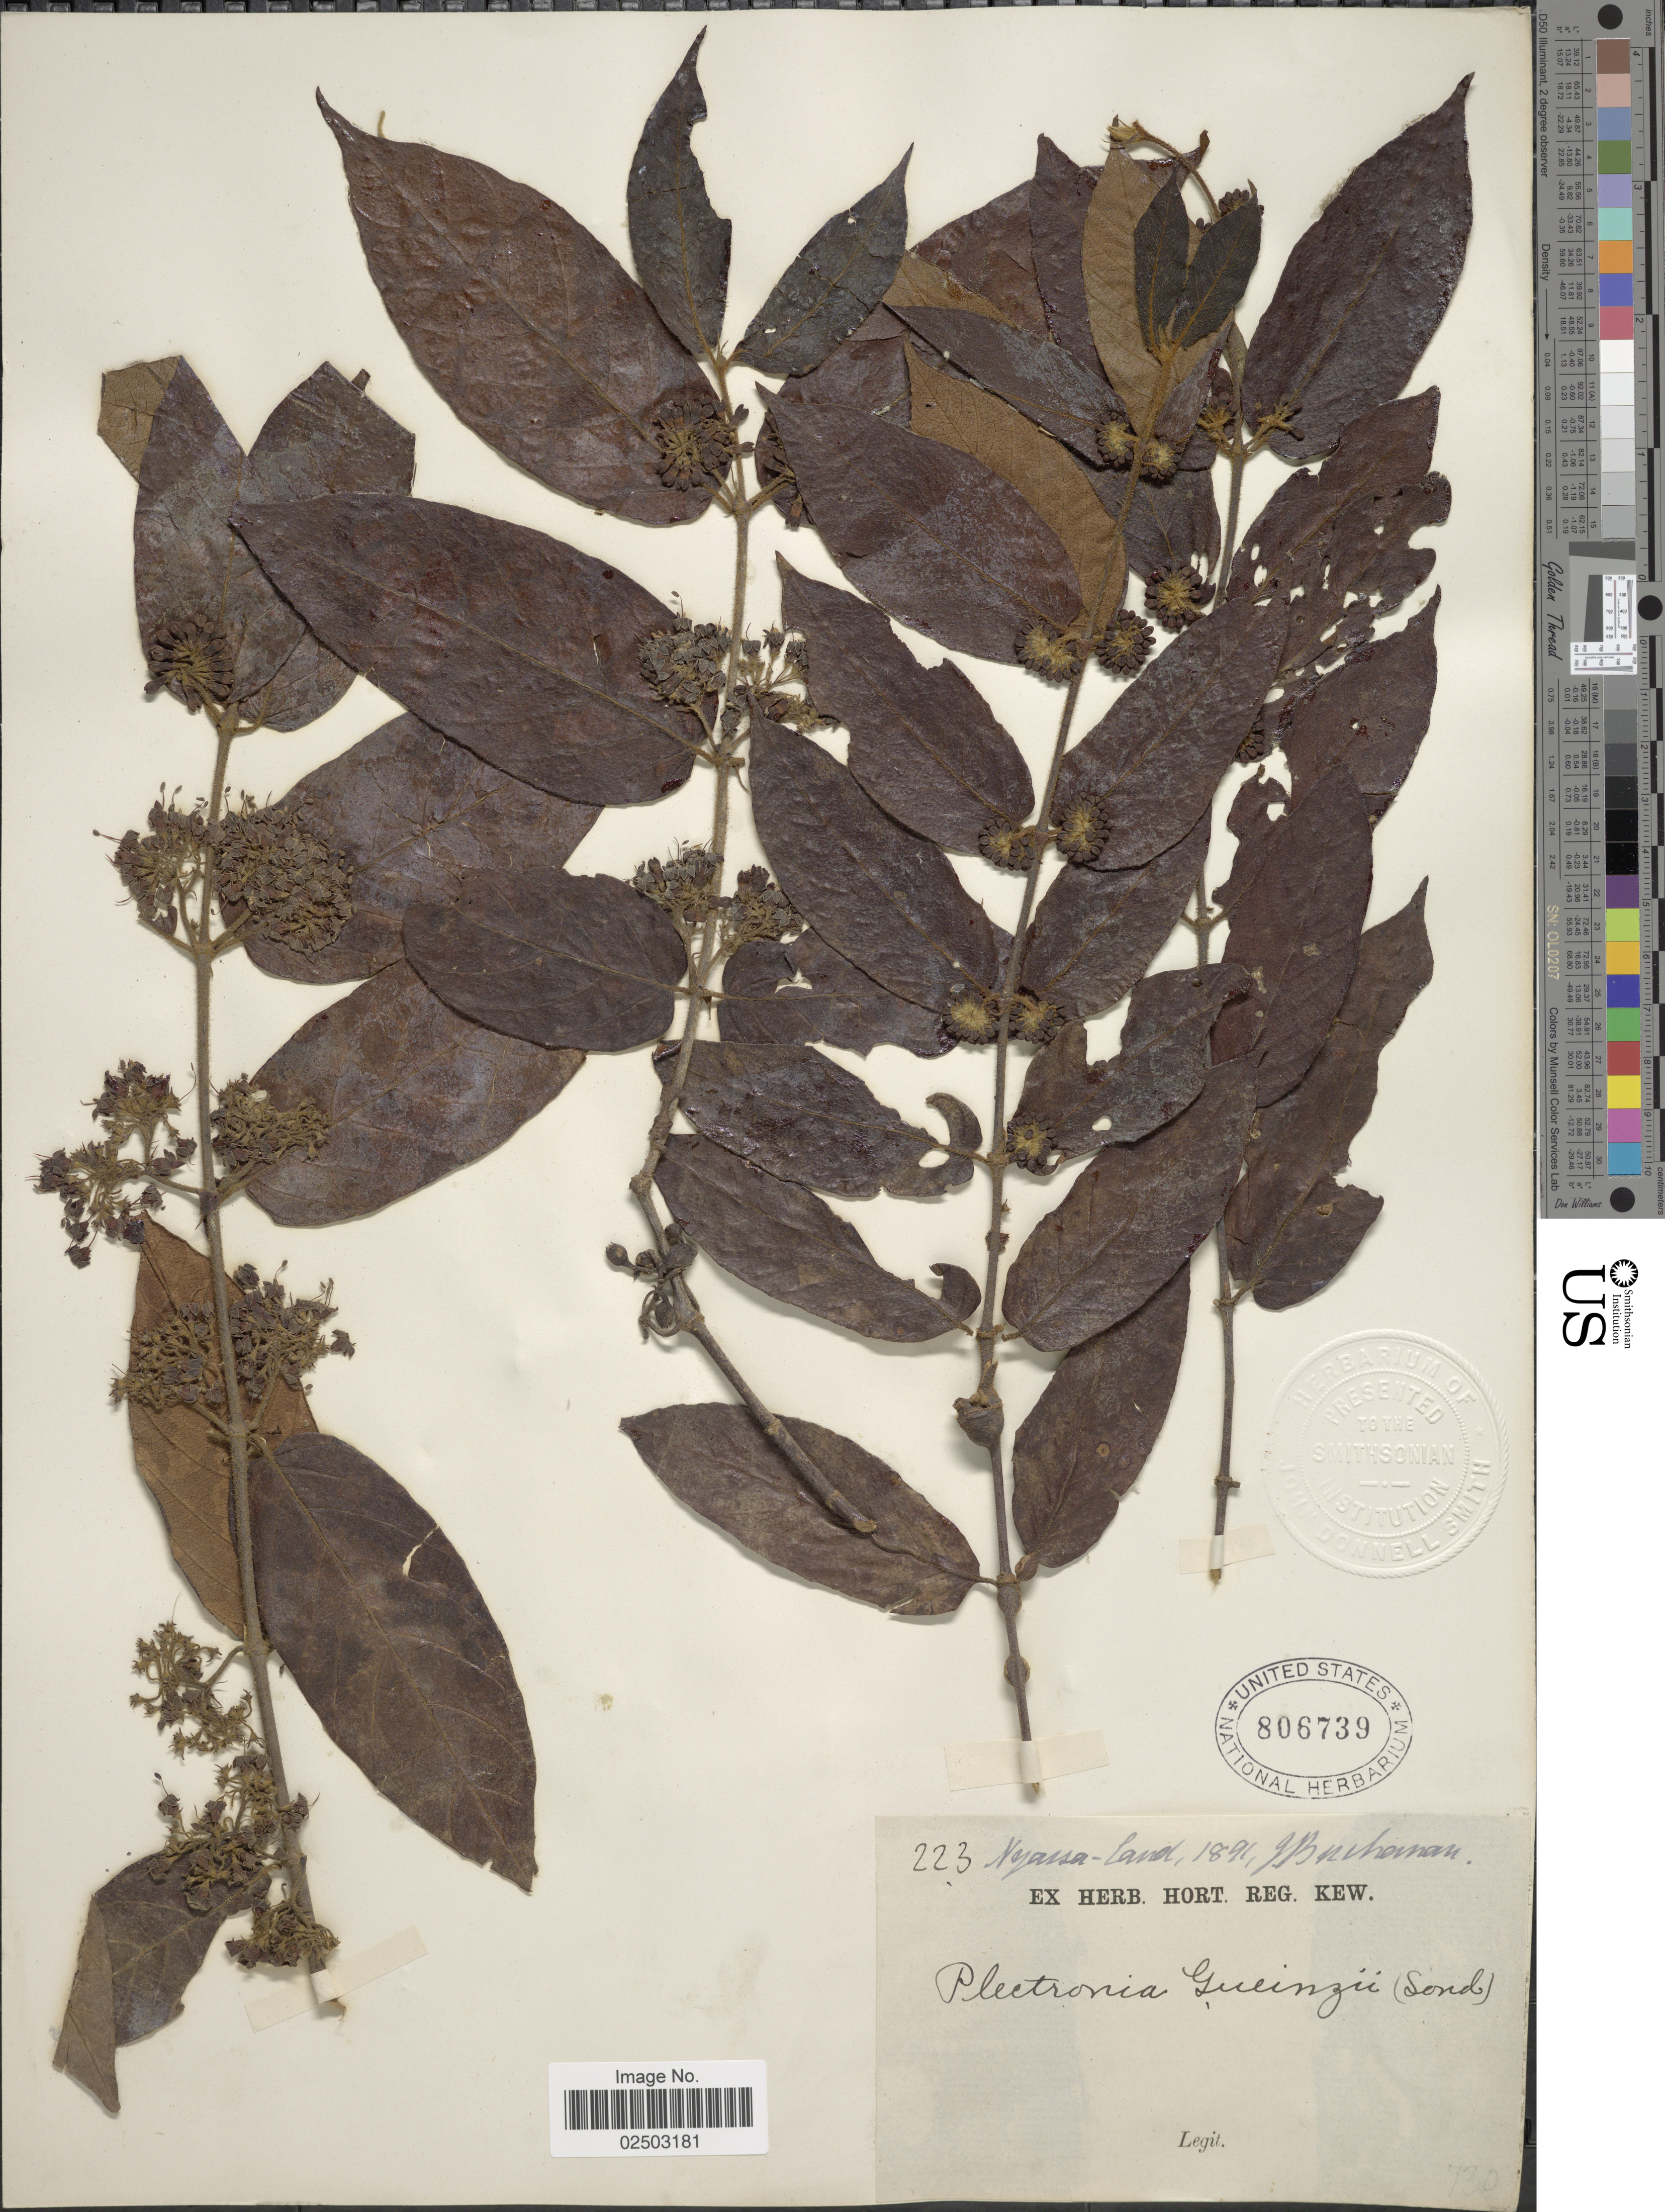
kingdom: Plantae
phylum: Tracheophyta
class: Magnoliopsida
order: Gentianales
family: Rubiaceae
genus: Canthium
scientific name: Canthium gueinzii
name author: Sond.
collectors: J. Buchanan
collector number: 223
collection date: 1891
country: Malawi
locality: Nyassa-land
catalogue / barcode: US 806739